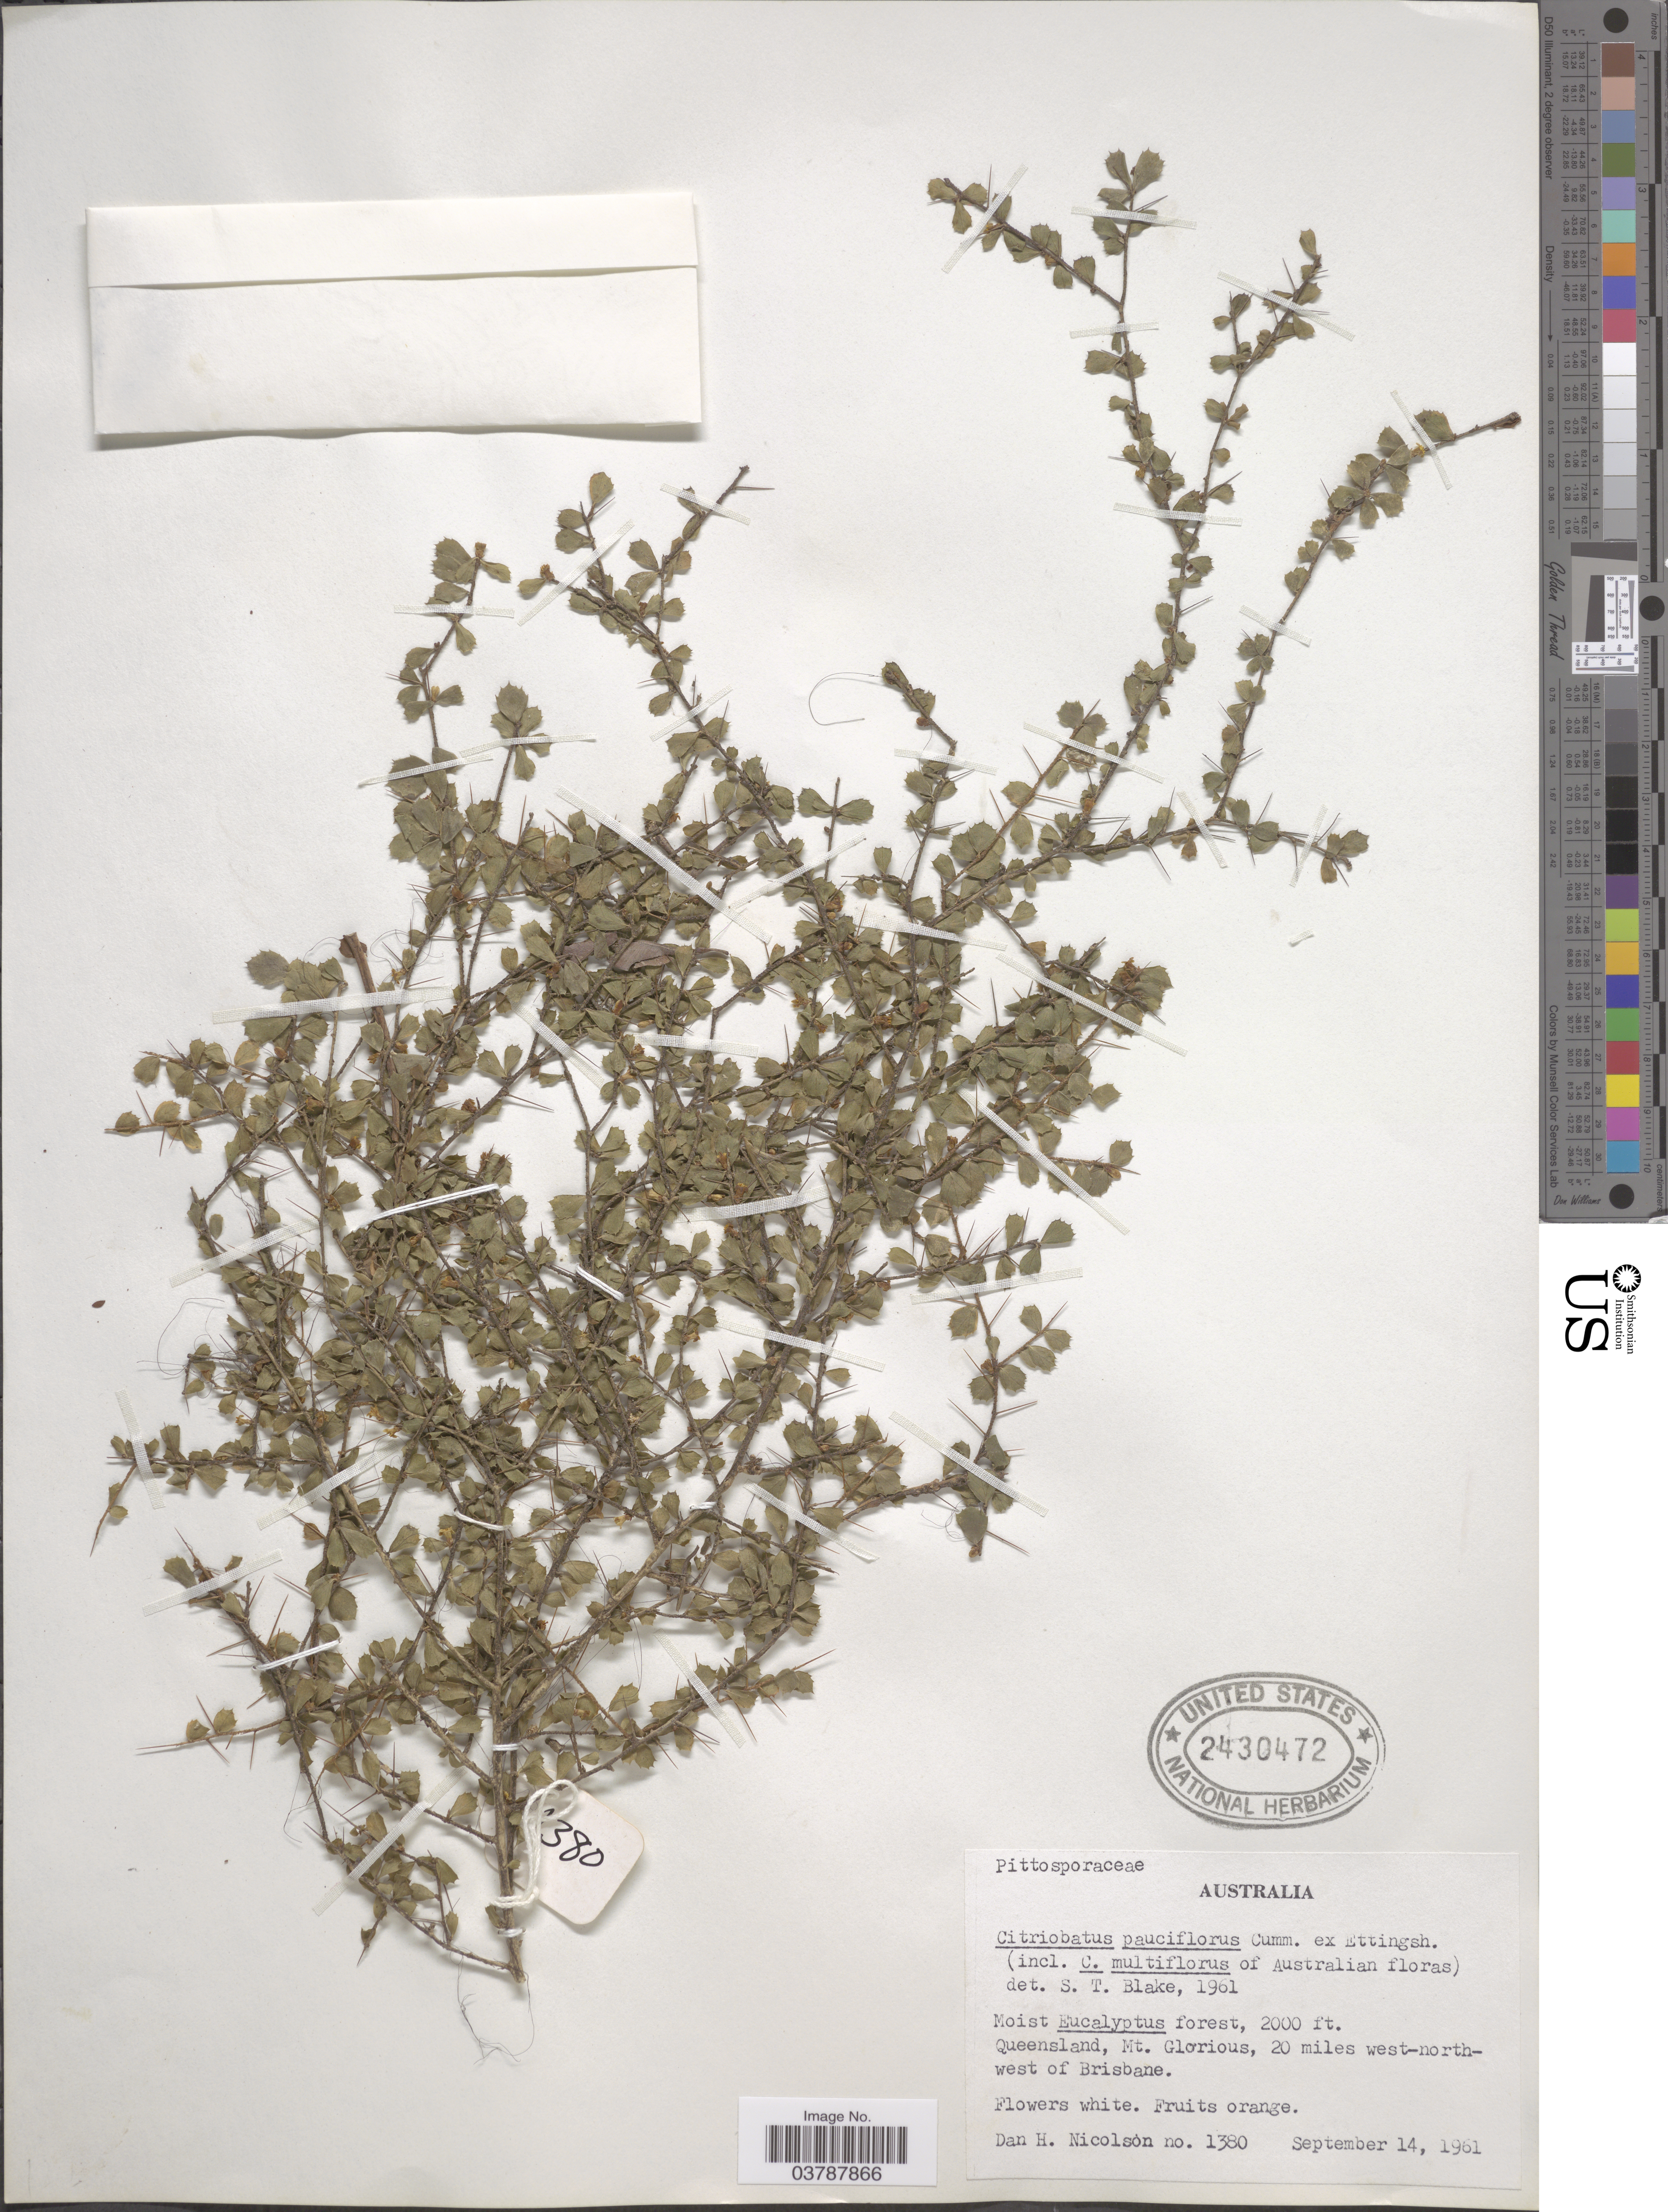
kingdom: Plantae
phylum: Tracheophyta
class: Magnoliopsida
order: Apiales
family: Pittosporaceae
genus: Pittosporum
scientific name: Pittosporum spinescens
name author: (F. Muell.) L.W. Cayzer et al.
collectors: D. H. Nicolson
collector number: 1380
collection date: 1961-09-14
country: Australia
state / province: Queensland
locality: Mt. Glorious, 20 miles west-north-west of Brisbane.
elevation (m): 610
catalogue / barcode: US 2430472